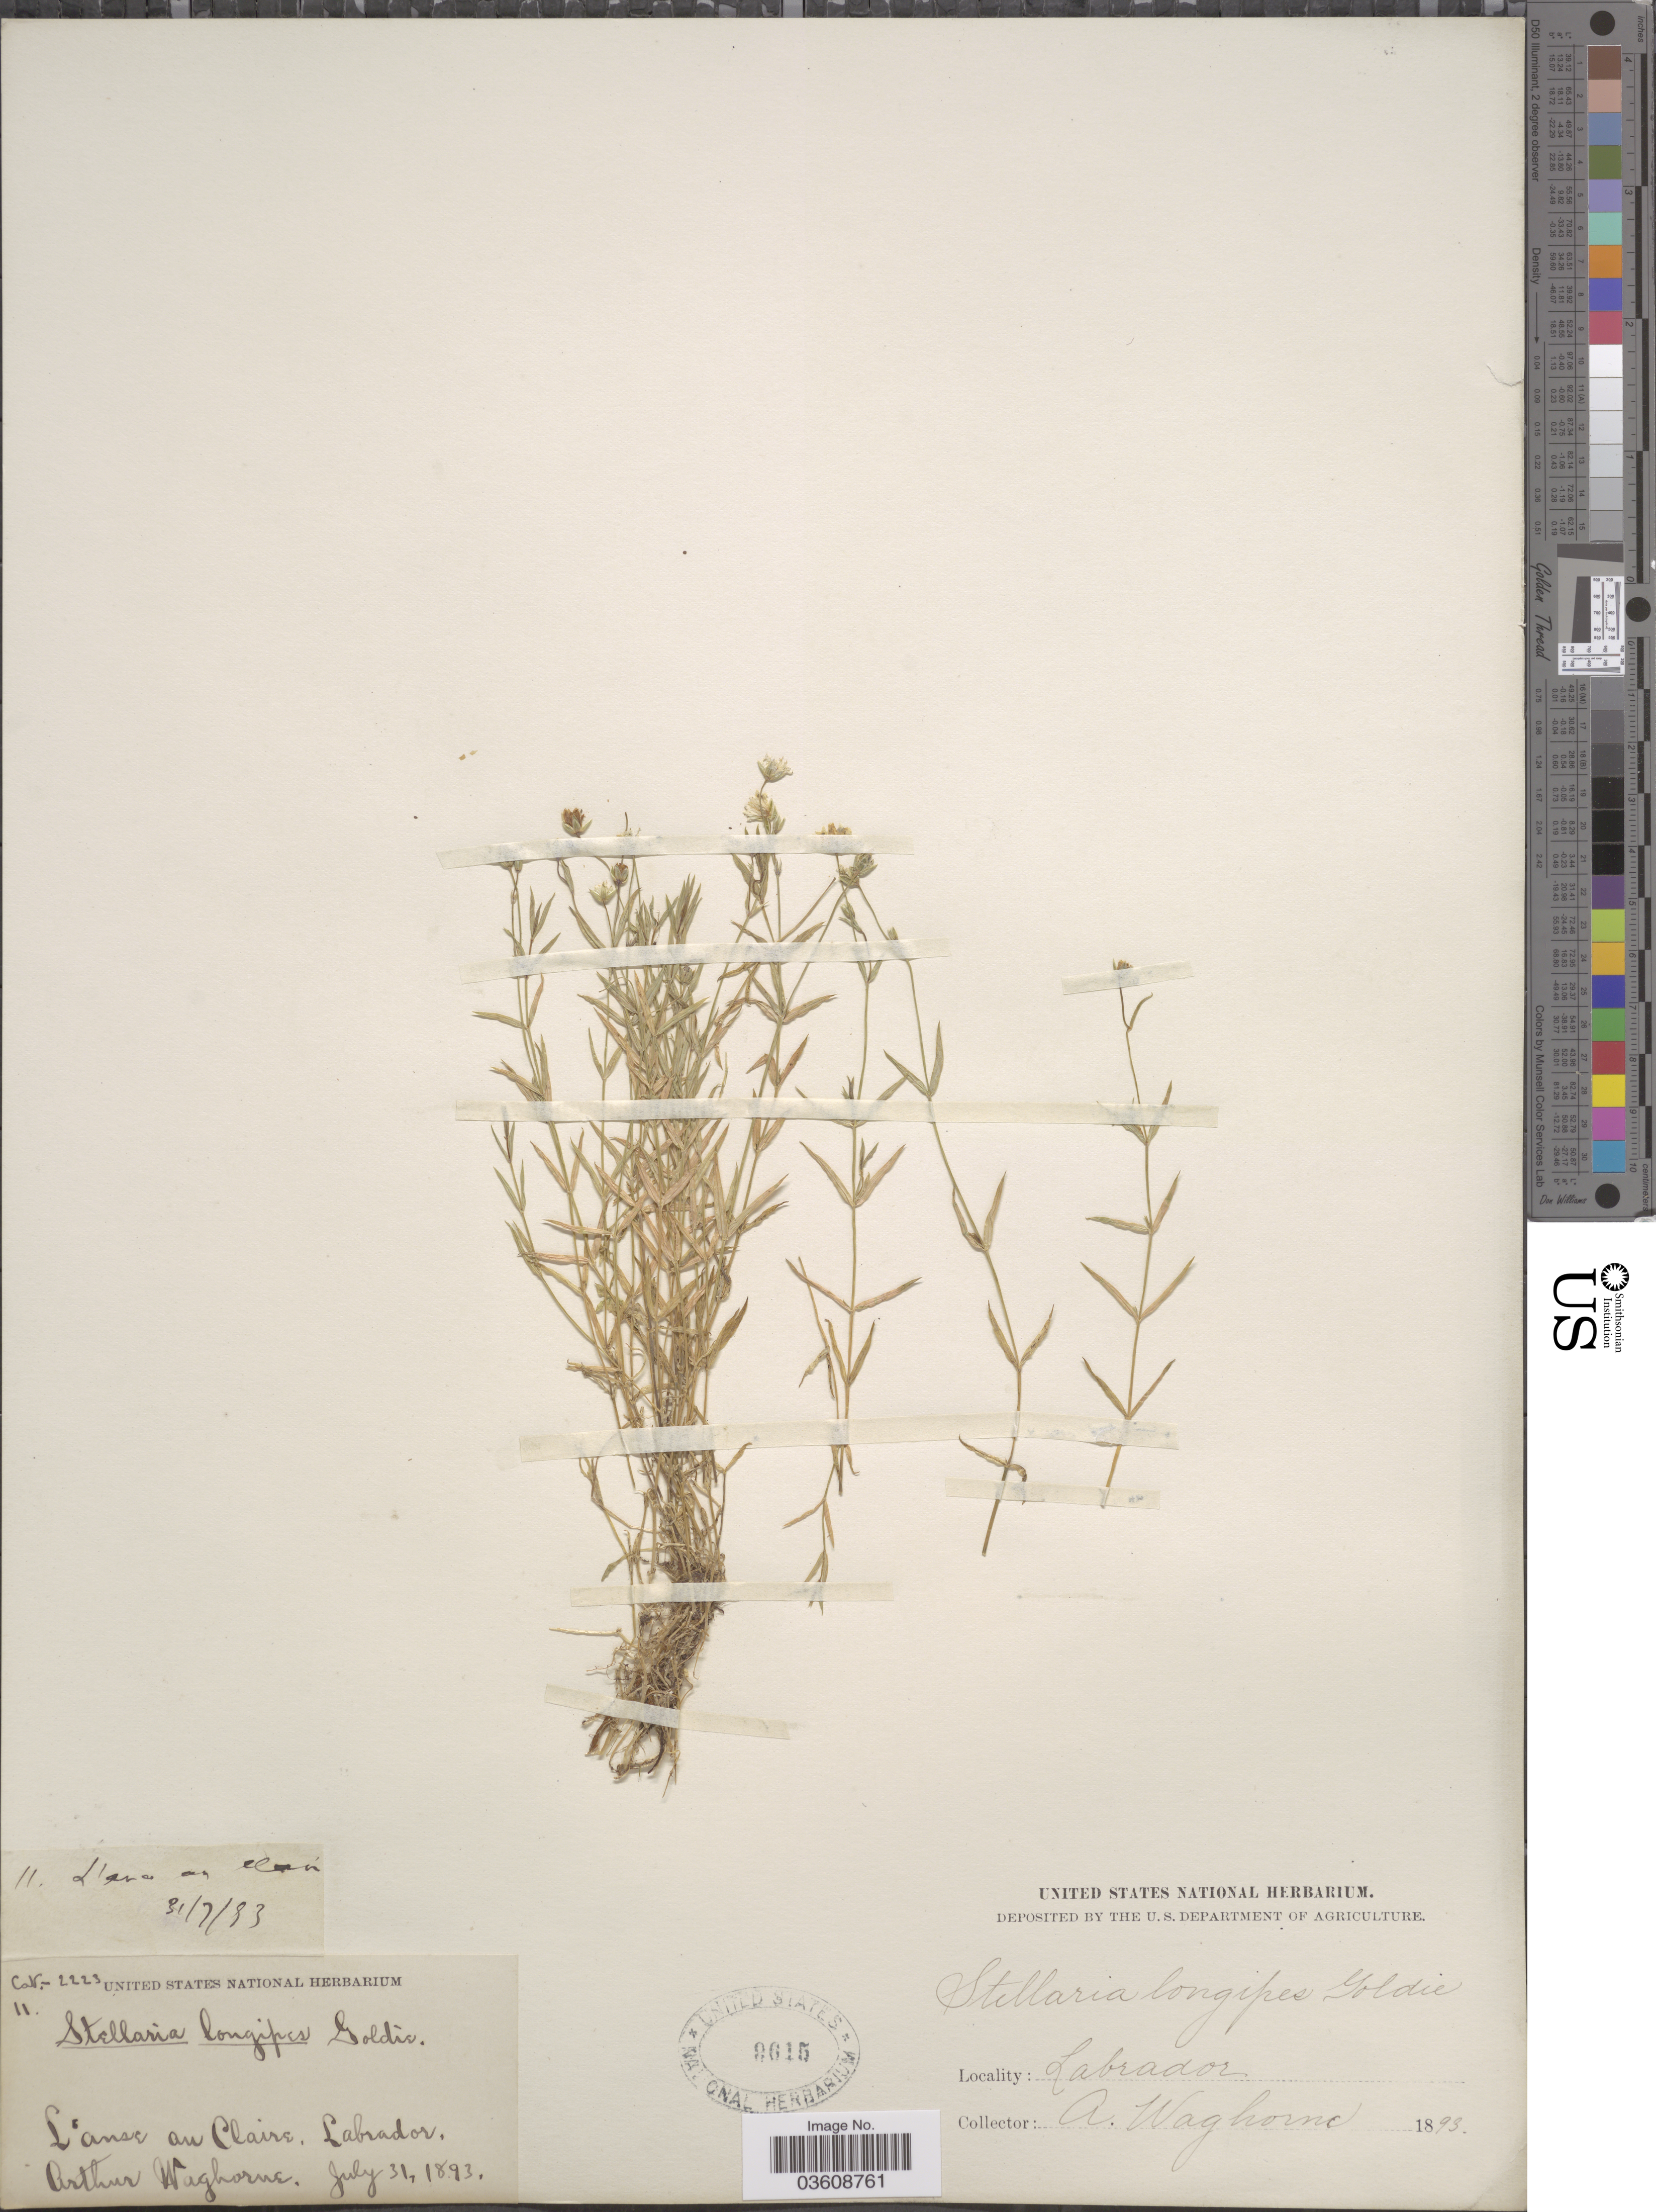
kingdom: Plantae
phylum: Tracheophyta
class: Magnoliopsida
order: Caryophyllales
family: Caryophyllaceae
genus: Stellaria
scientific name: Stellaria longipes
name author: Goldie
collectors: A. Waghorne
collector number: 11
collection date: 1893-07-31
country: Canada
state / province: Newfoundland and Labrador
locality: Labrador. L'anse au Claire.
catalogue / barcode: US 9615